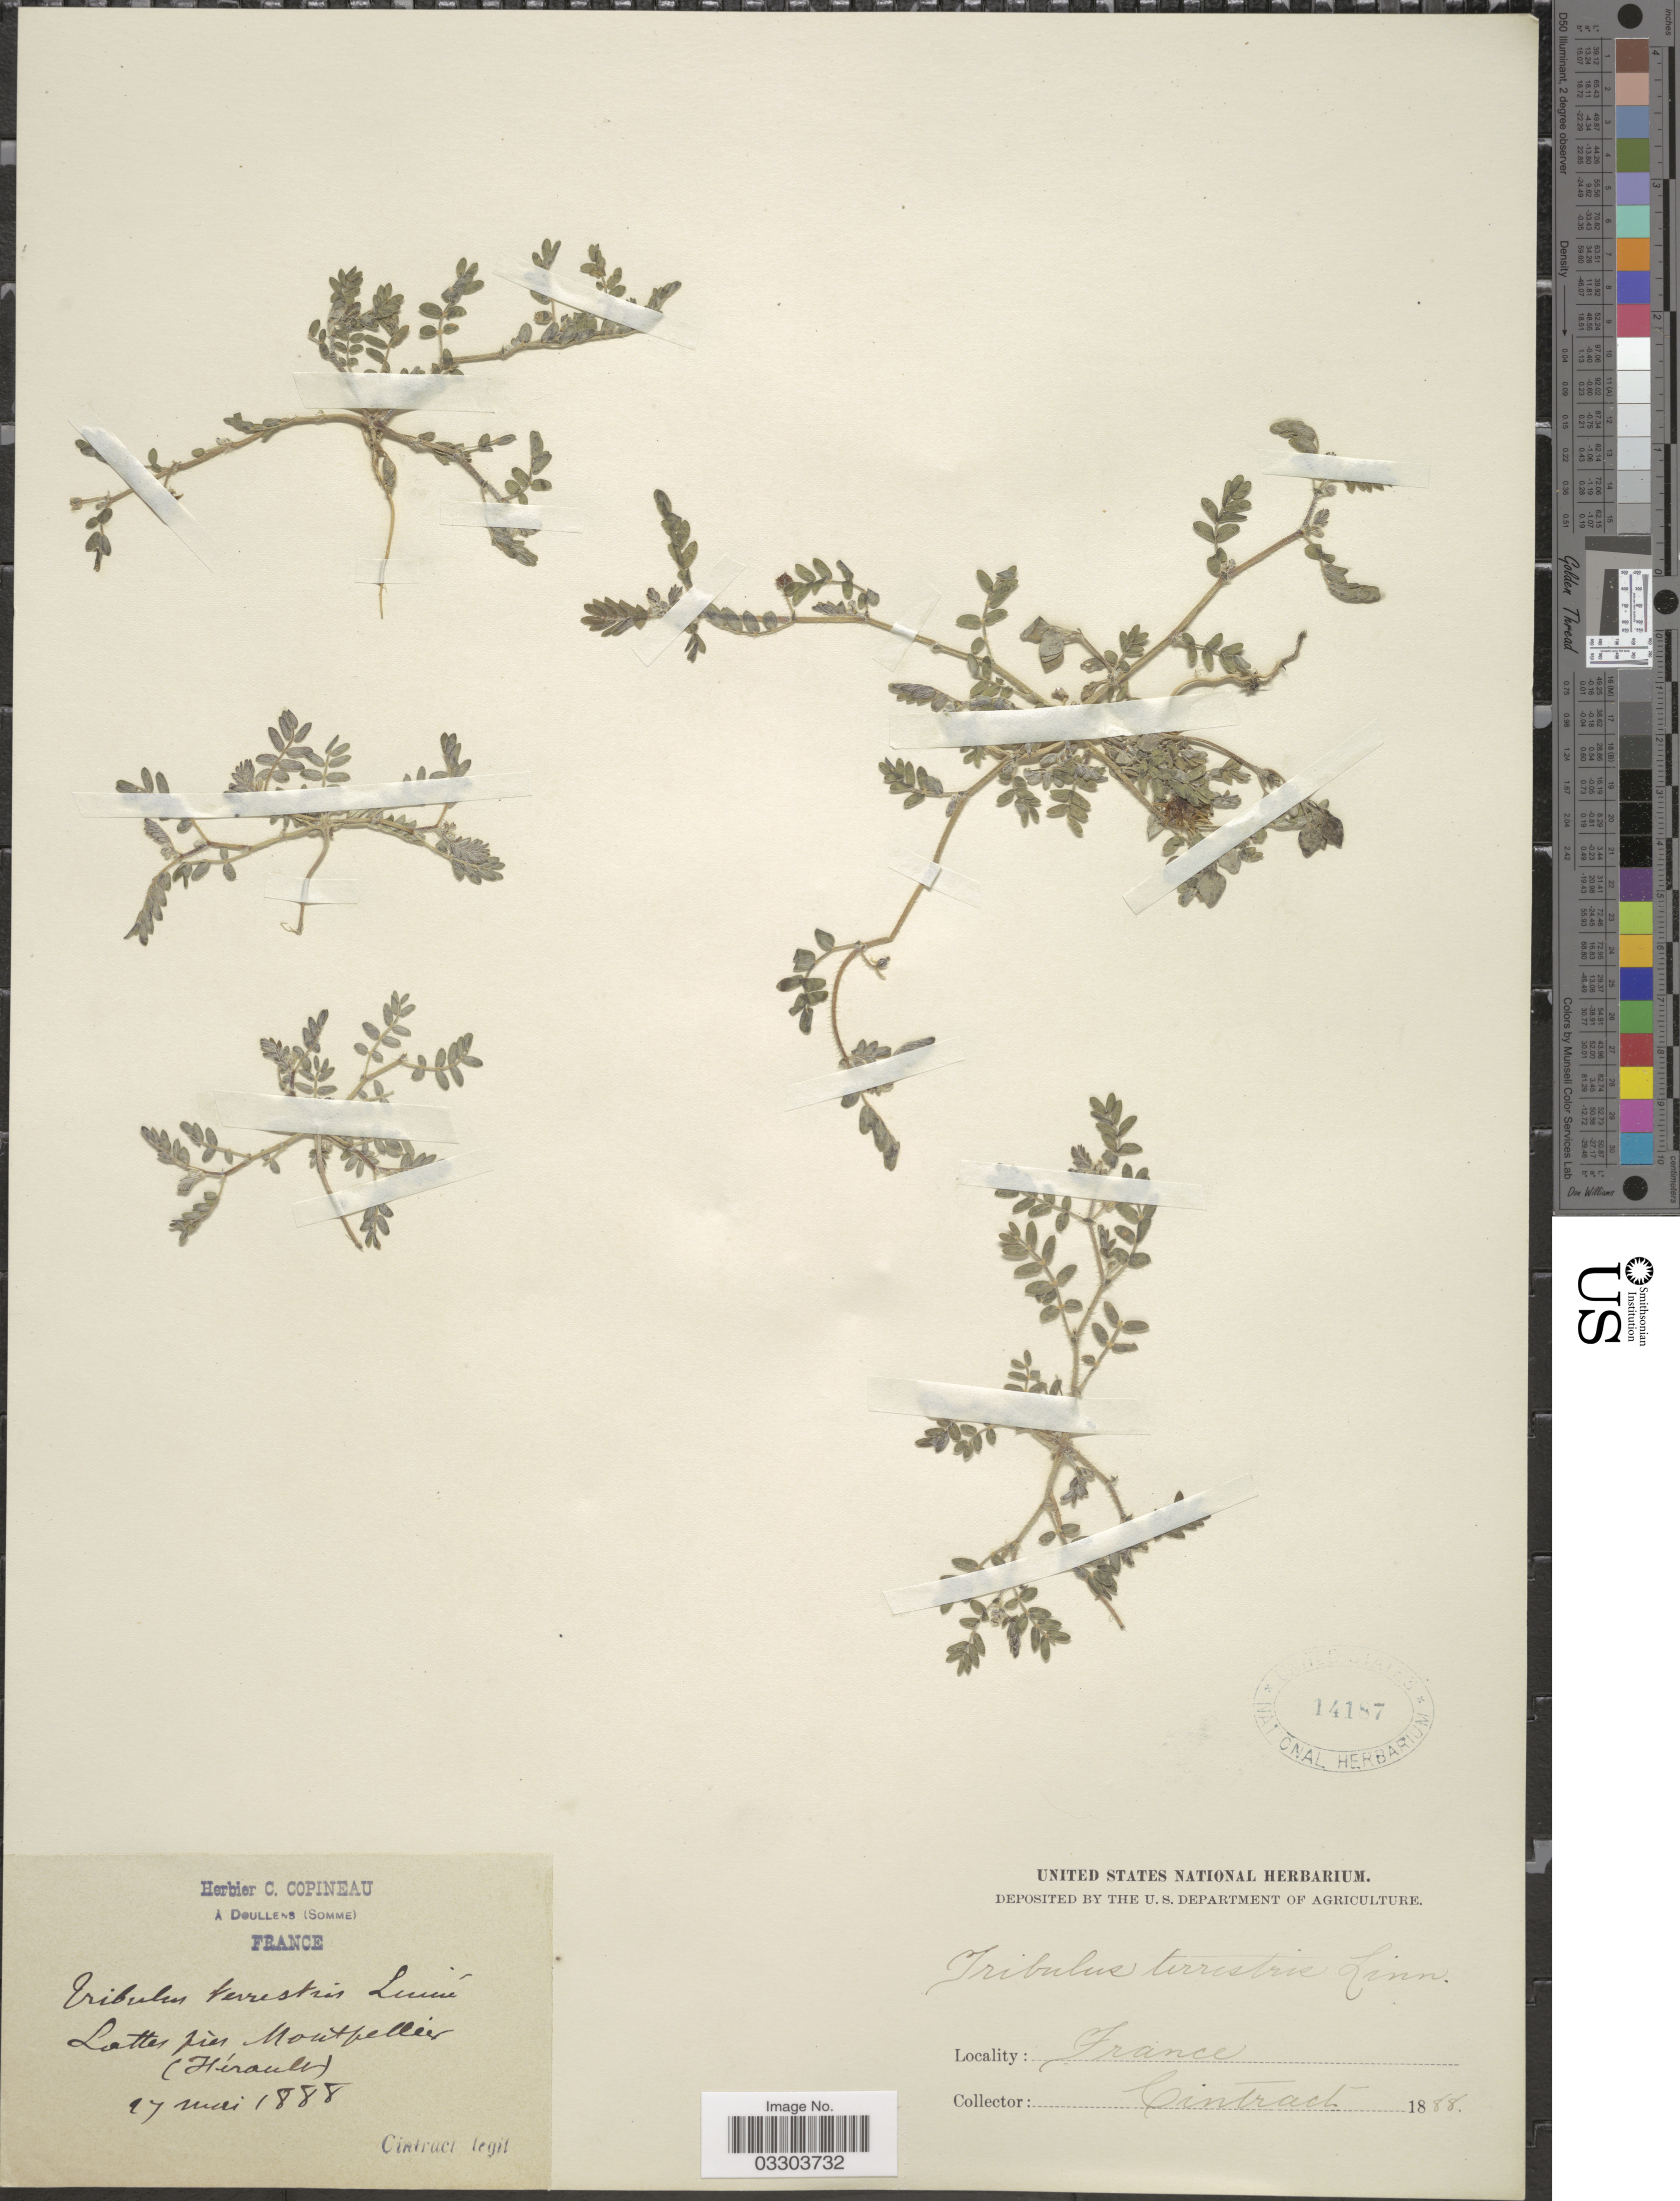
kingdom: Plantae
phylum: Tracheophyta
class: Magnoliopsida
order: Zygophyllales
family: Zygophyllaceae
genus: Tribulus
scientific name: Tribulus terrestris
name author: L.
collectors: Cintract, --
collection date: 1888-05-17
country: France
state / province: Occitanie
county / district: Hérault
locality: Lattes près Montpellier (Hérault).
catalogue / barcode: US 14187